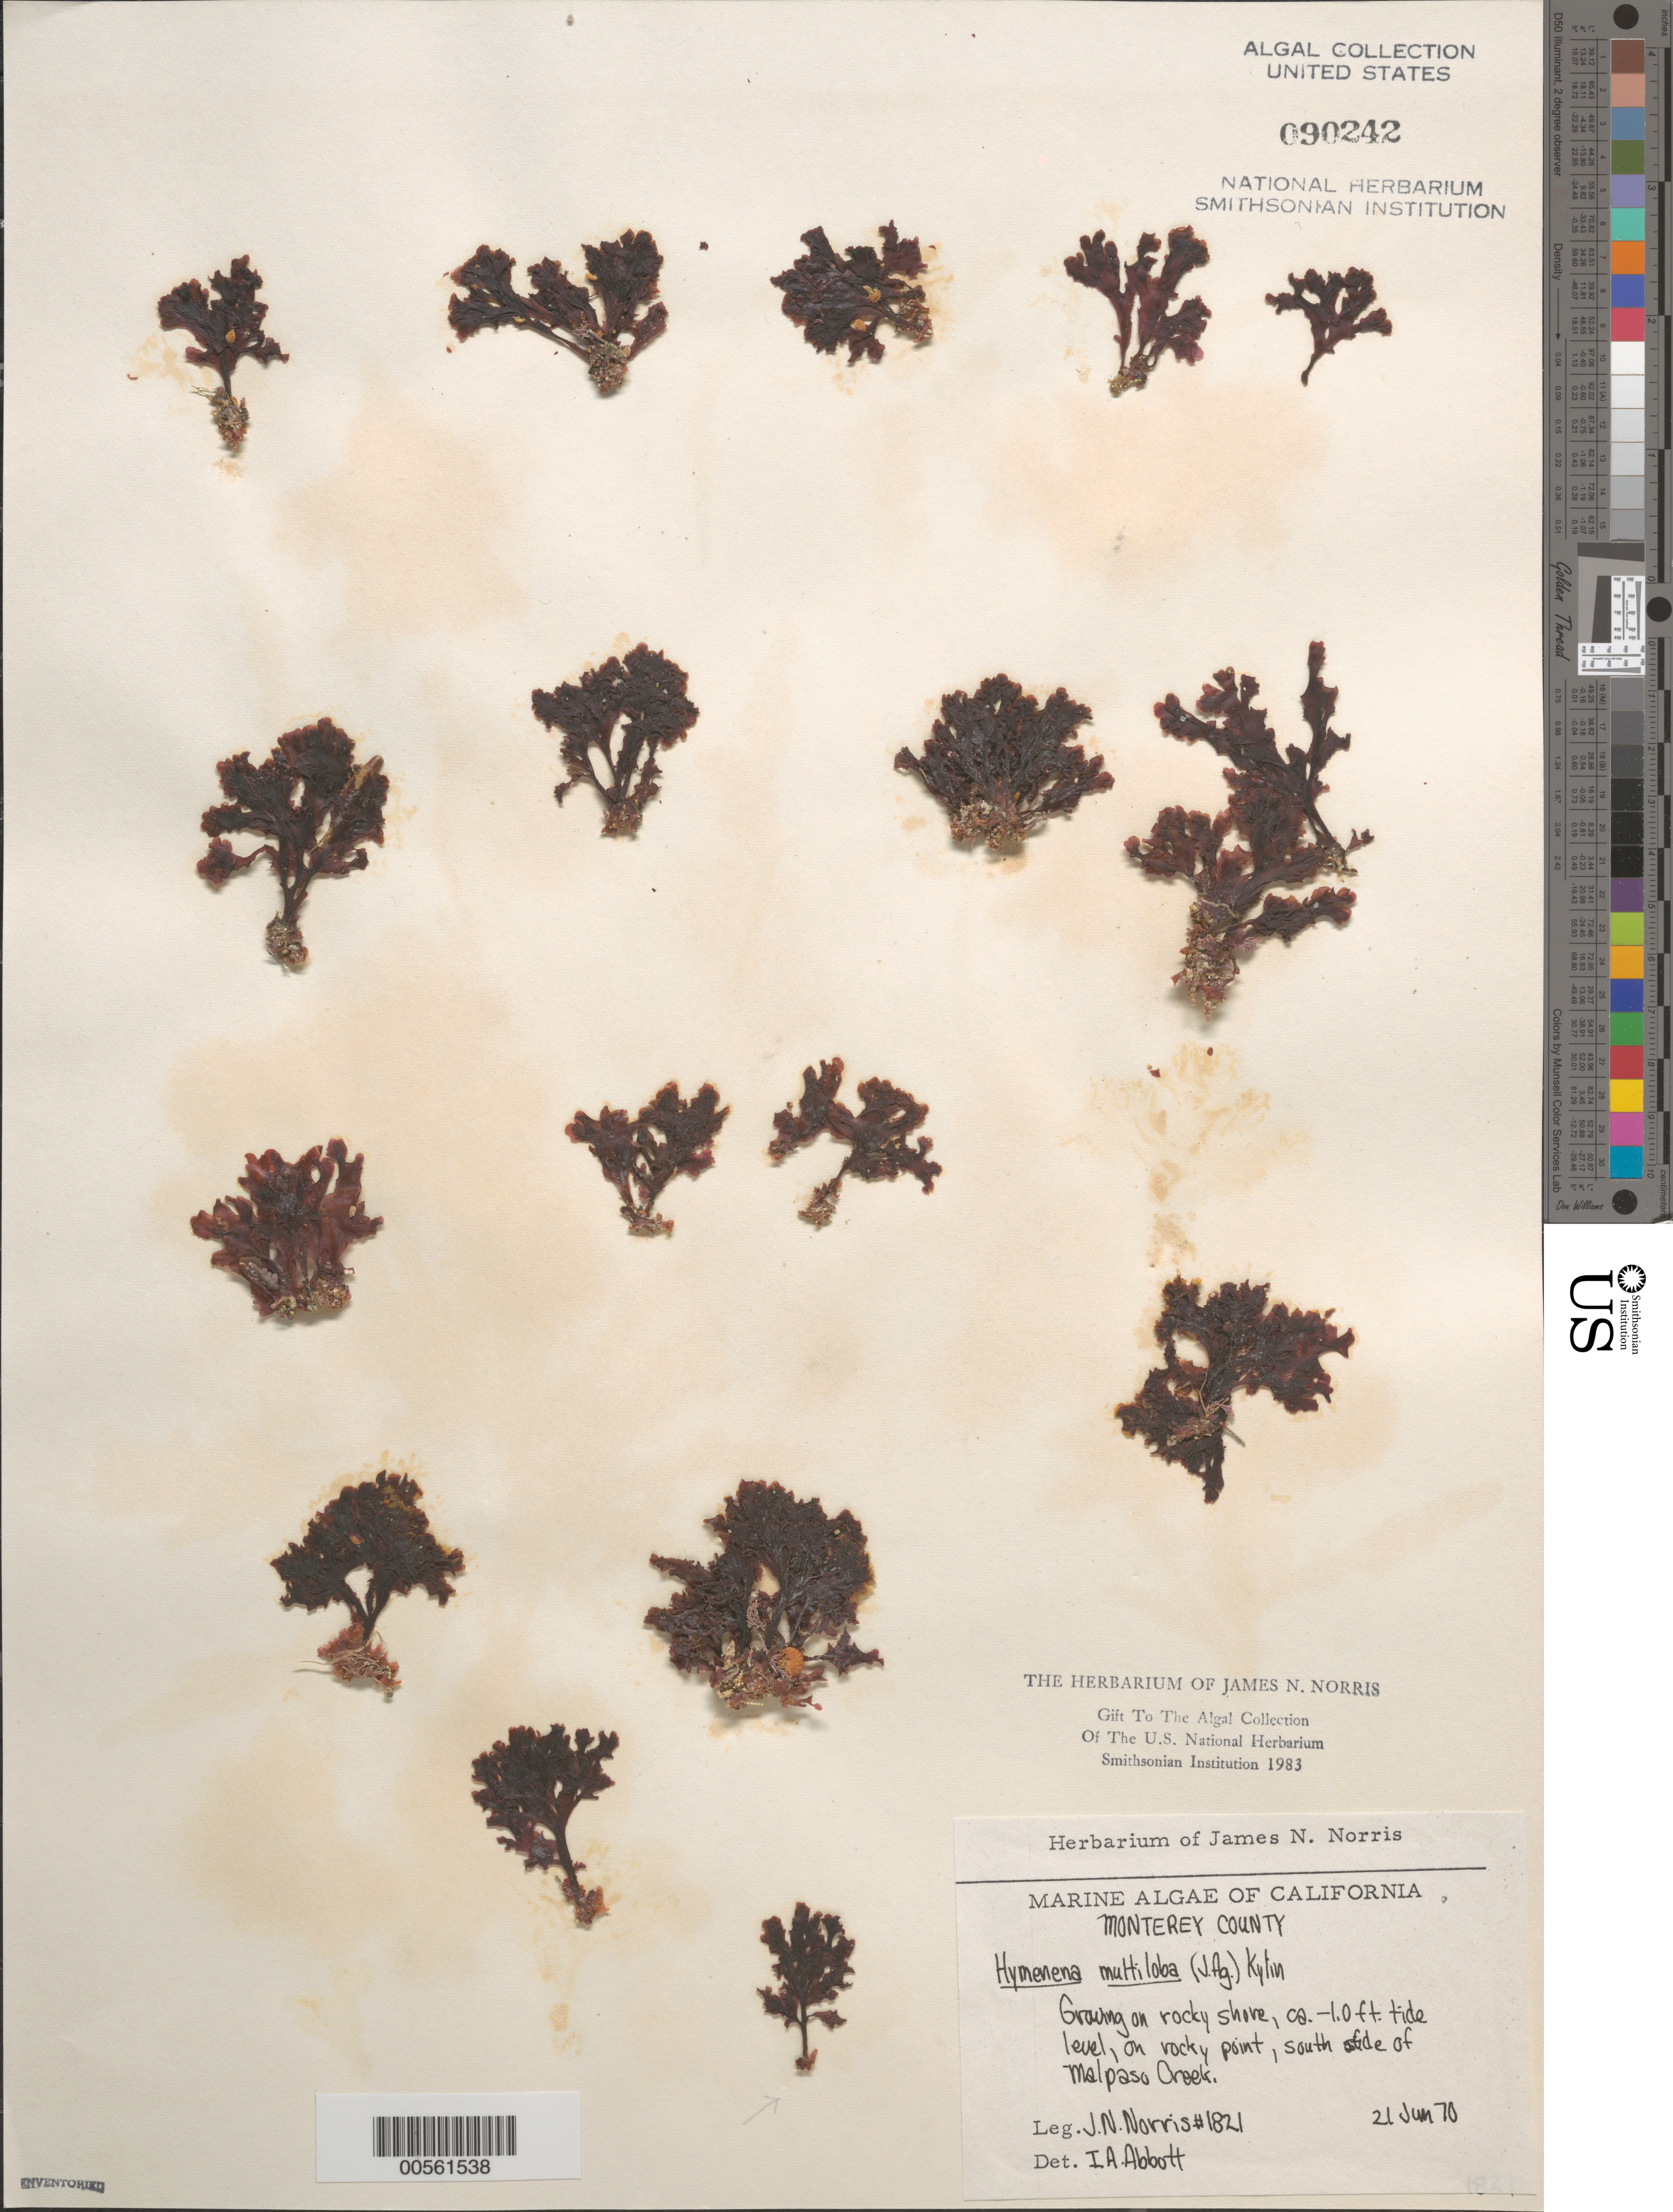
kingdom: Plantae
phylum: Rhodophyta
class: Florideophyceae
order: Ceramiales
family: Delesseriaceae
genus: Hymenena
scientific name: Hymenena multiloba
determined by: Abbott, Isabella A.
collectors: J. N. Norris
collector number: JN-1821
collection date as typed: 21 Jun 1970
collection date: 1970-06-21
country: United States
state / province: California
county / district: Monterey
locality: Malpaso Creek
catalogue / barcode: US 90242